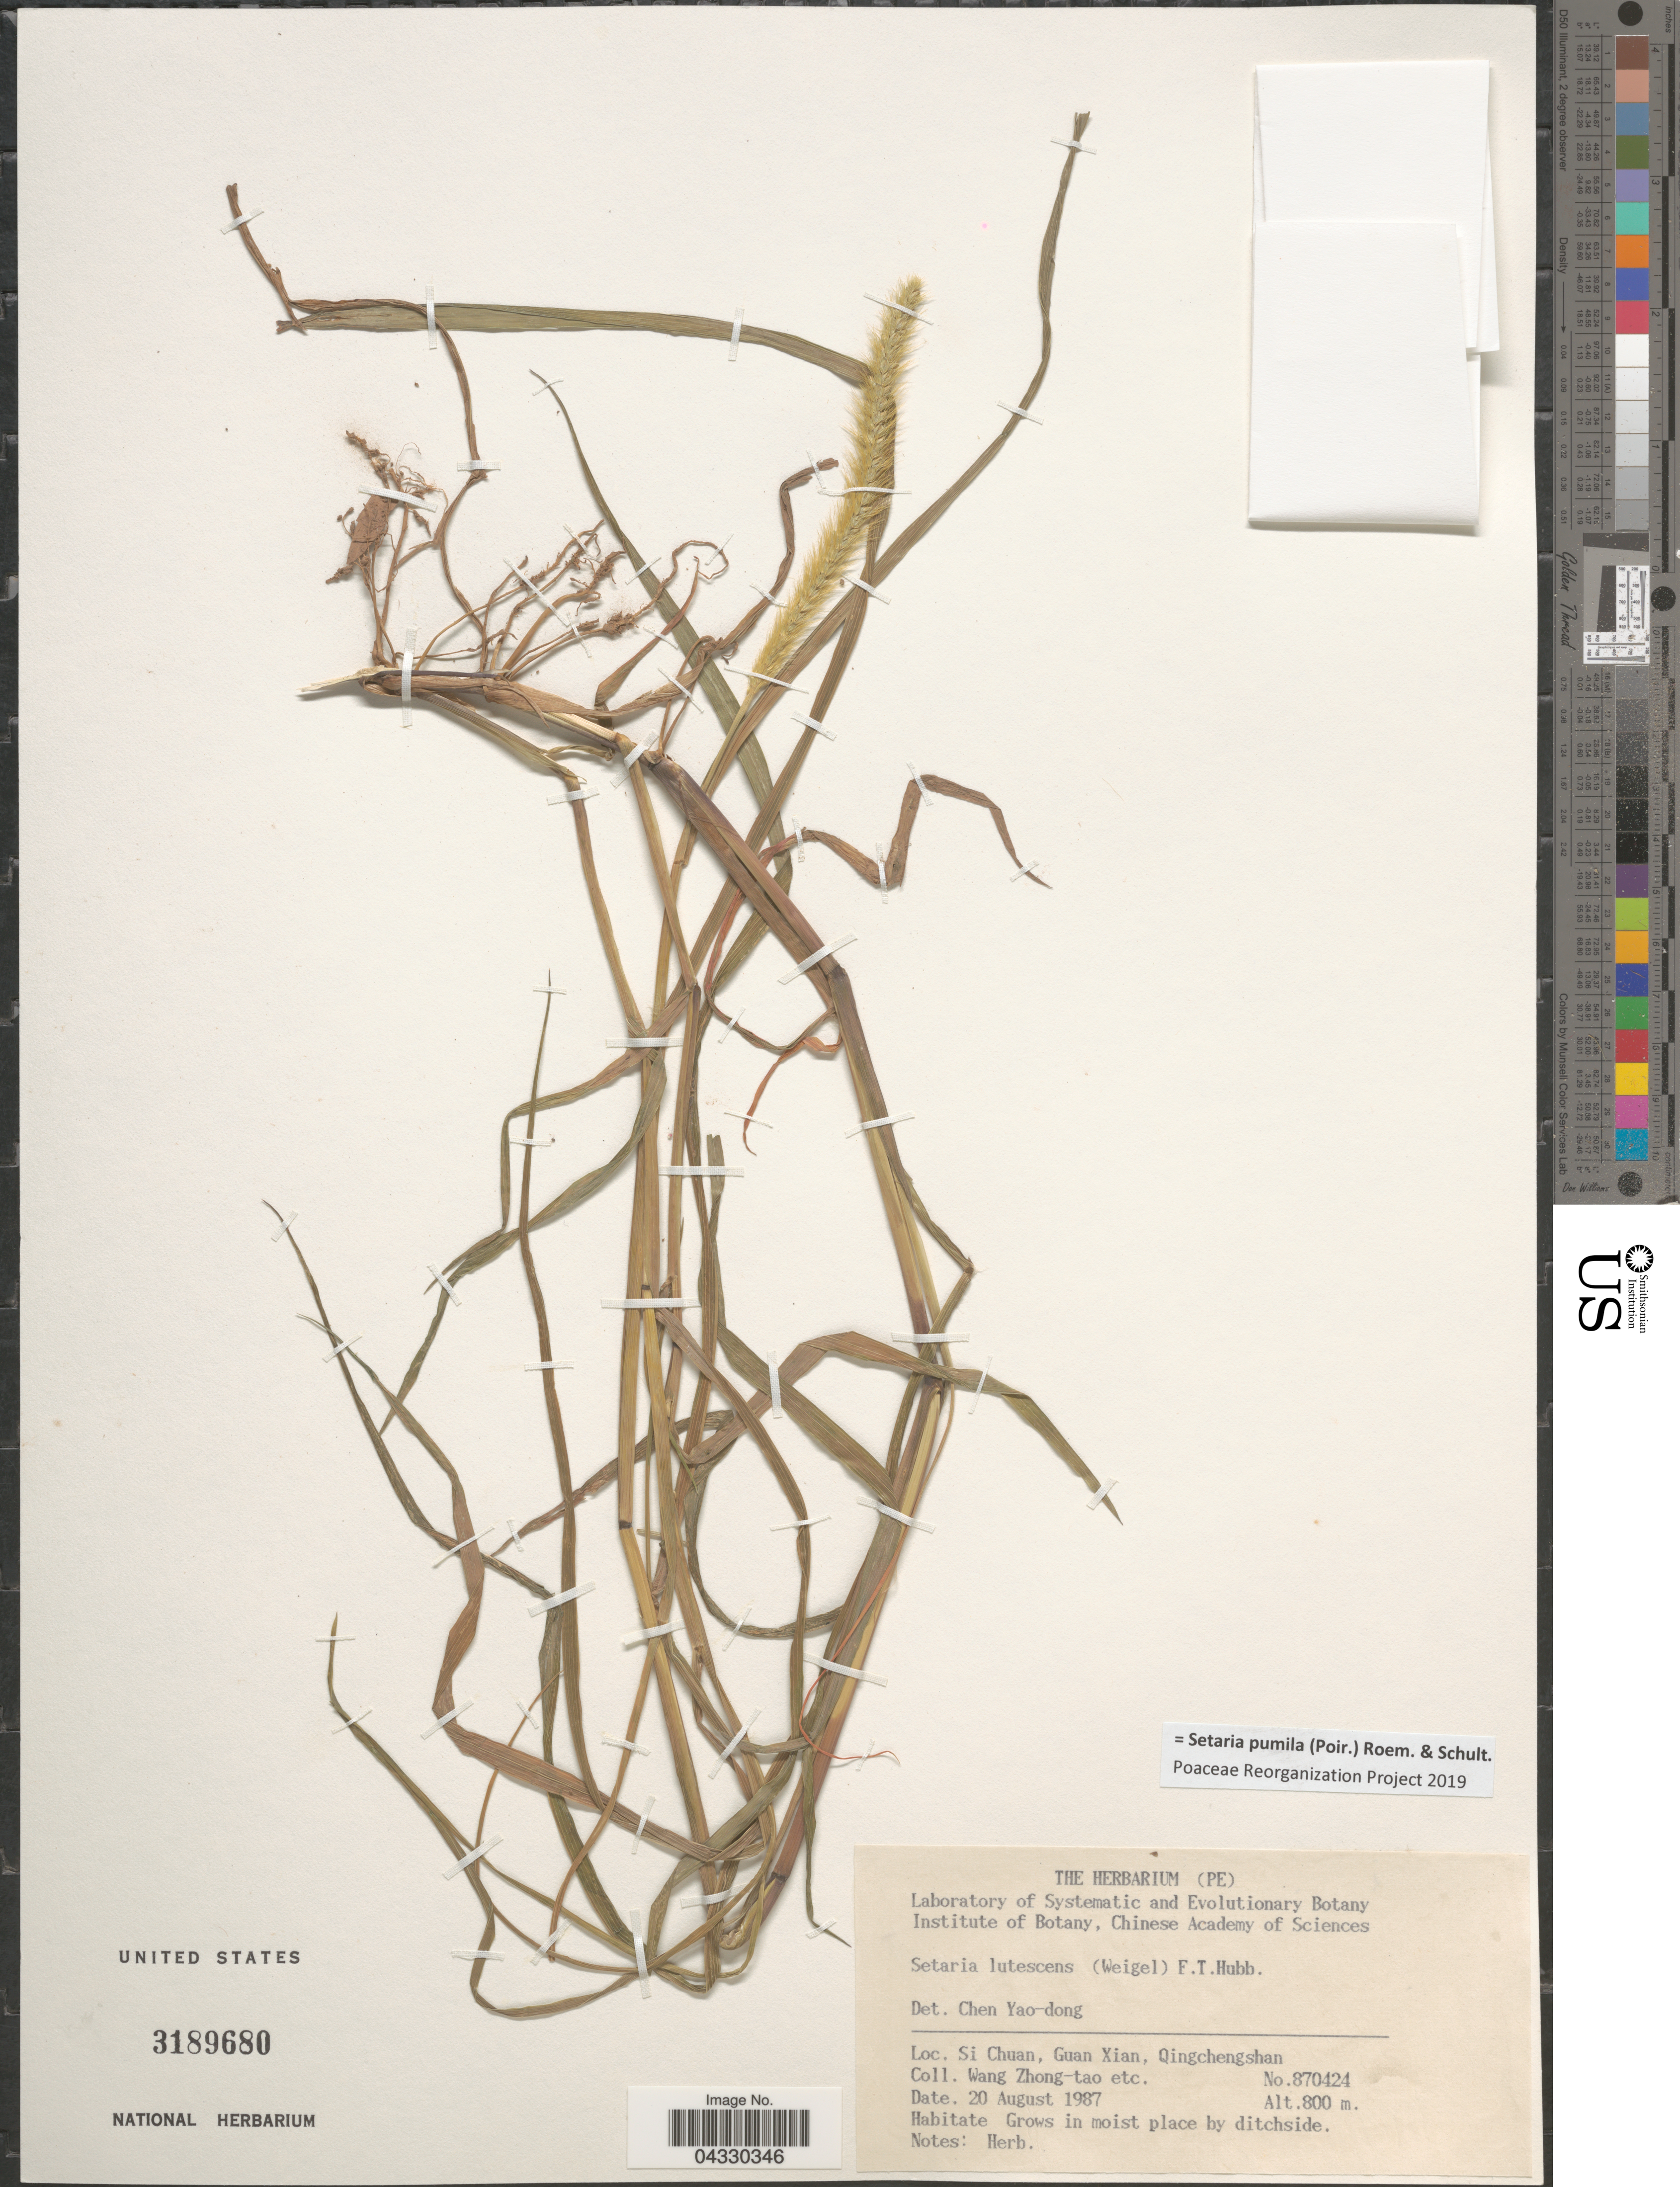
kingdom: Plantae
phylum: Tracheophyta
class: Liliopsida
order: Poales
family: Poaceae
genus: Setaria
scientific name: Setaria pumila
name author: (Poir.) Roem. & Schult.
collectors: W. Zhong-Tao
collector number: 870424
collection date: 1987-08-20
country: China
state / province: Sichuan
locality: Si Chuan, Guan Xian, Qingchengshan.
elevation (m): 800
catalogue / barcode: US 3189680